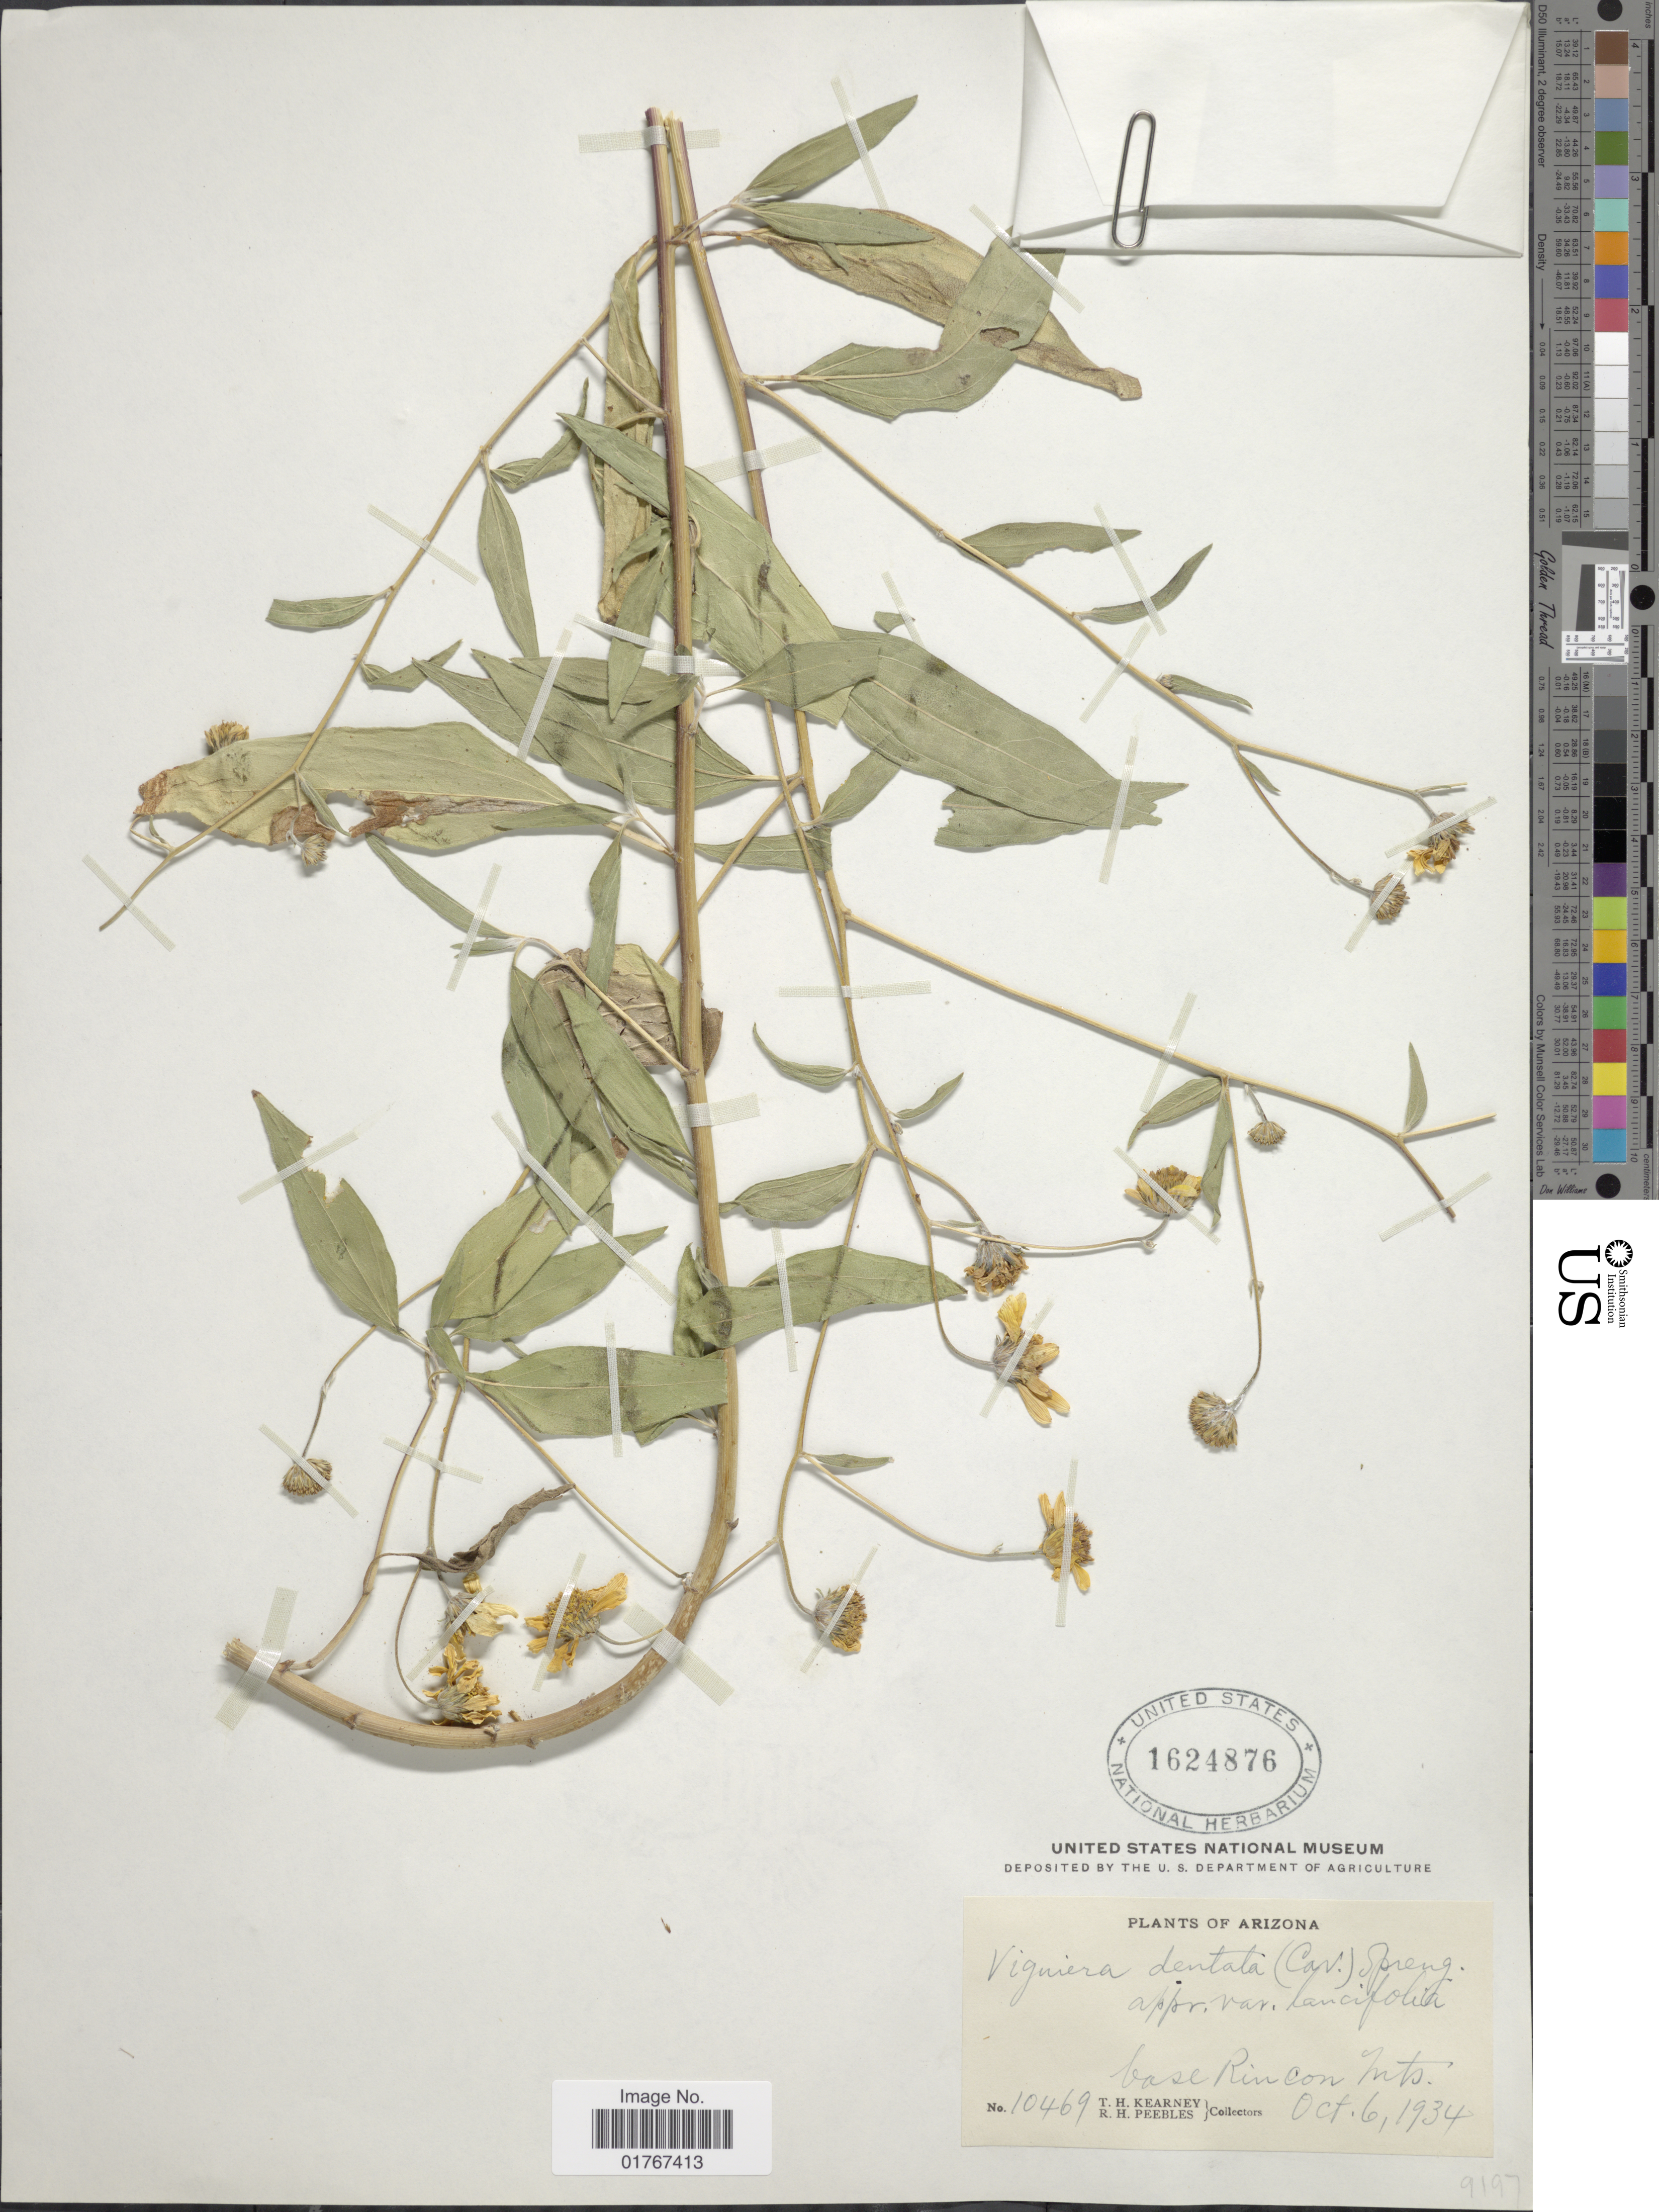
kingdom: Plantae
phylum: Tracheophyta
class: Magnoliopsida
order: Asterales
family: Asteraceae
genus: Viguiera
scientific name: Viguiera dentata var. lancifolia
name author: S.F. Blake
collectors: T. H. Kearney & R. H. Peebles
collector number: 10469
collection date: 1934-10-06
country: United States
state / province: Arizona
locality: Base Rincon Mts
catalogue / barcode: US 1624876